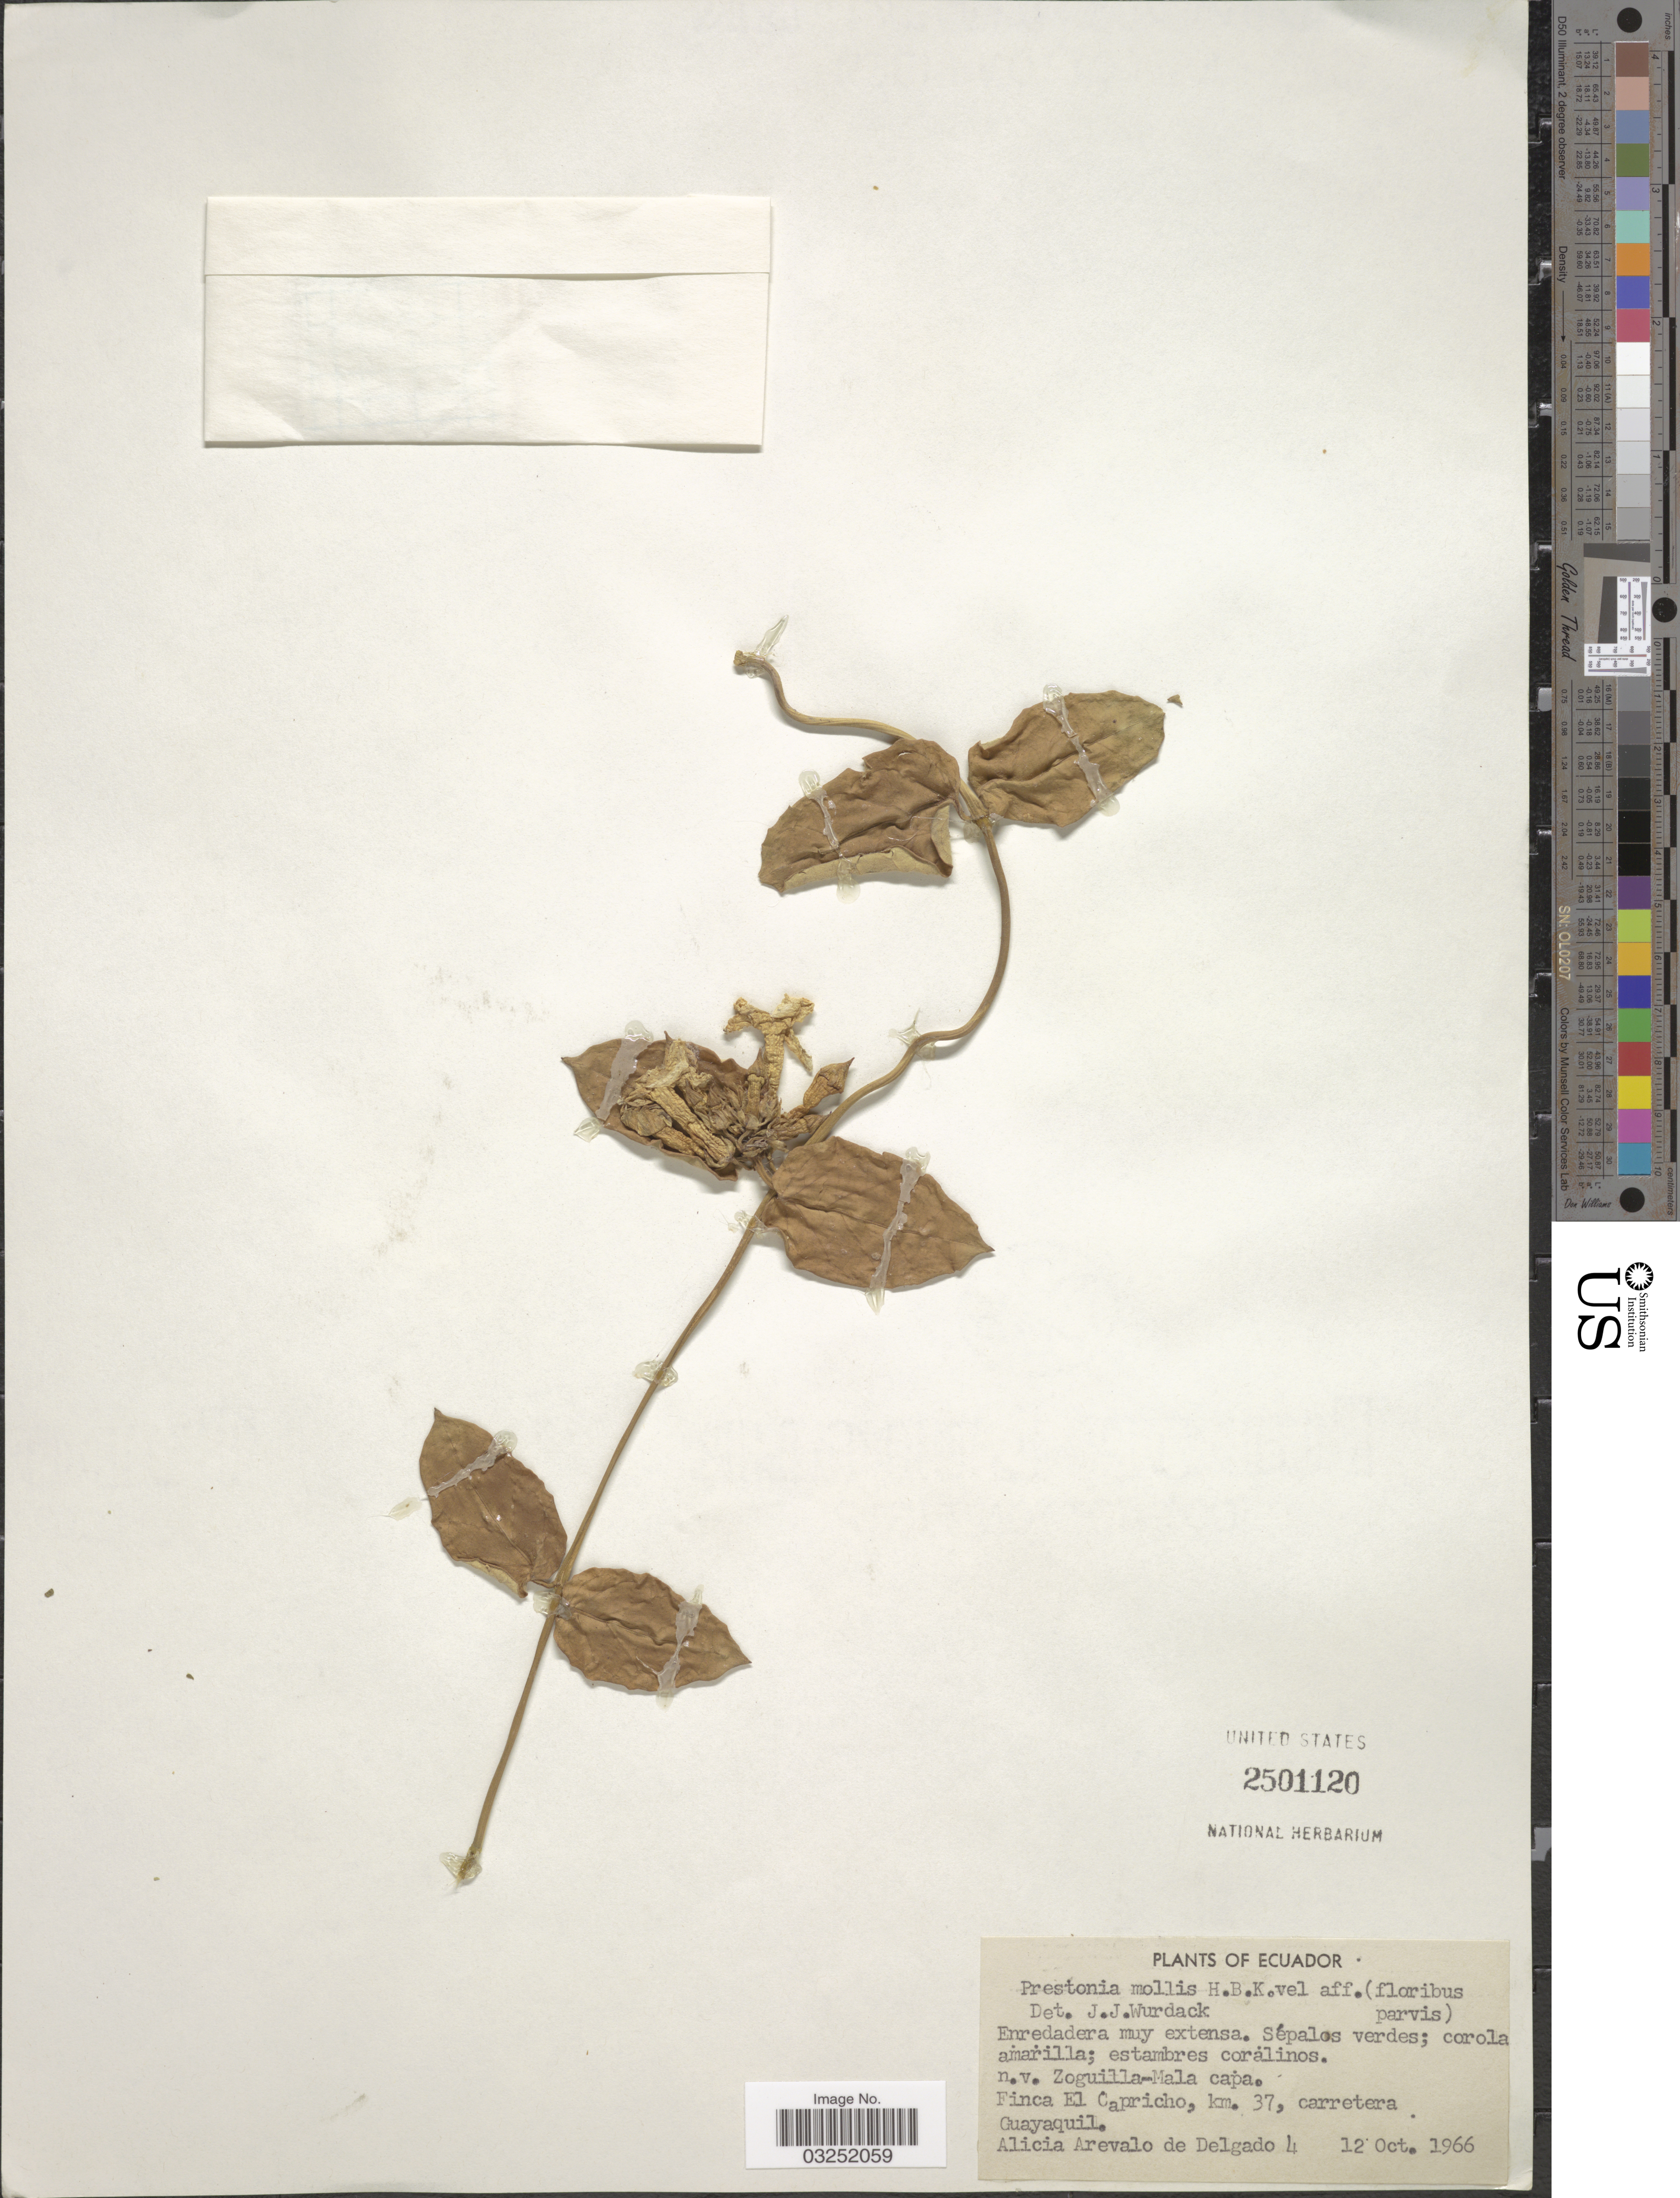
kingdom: Plantae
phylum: Tracheophyta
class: Magnoliopsida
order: Gentianales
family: Apocynaceae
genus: Prestonia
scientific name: Prestonia mollis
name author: Kunth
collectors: A. A. Delgado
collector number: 4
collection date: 1966-10-12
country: Ecuador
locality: Finca El Capricho, km. 37, carretera Guayaquil.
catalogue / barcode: US 2501120